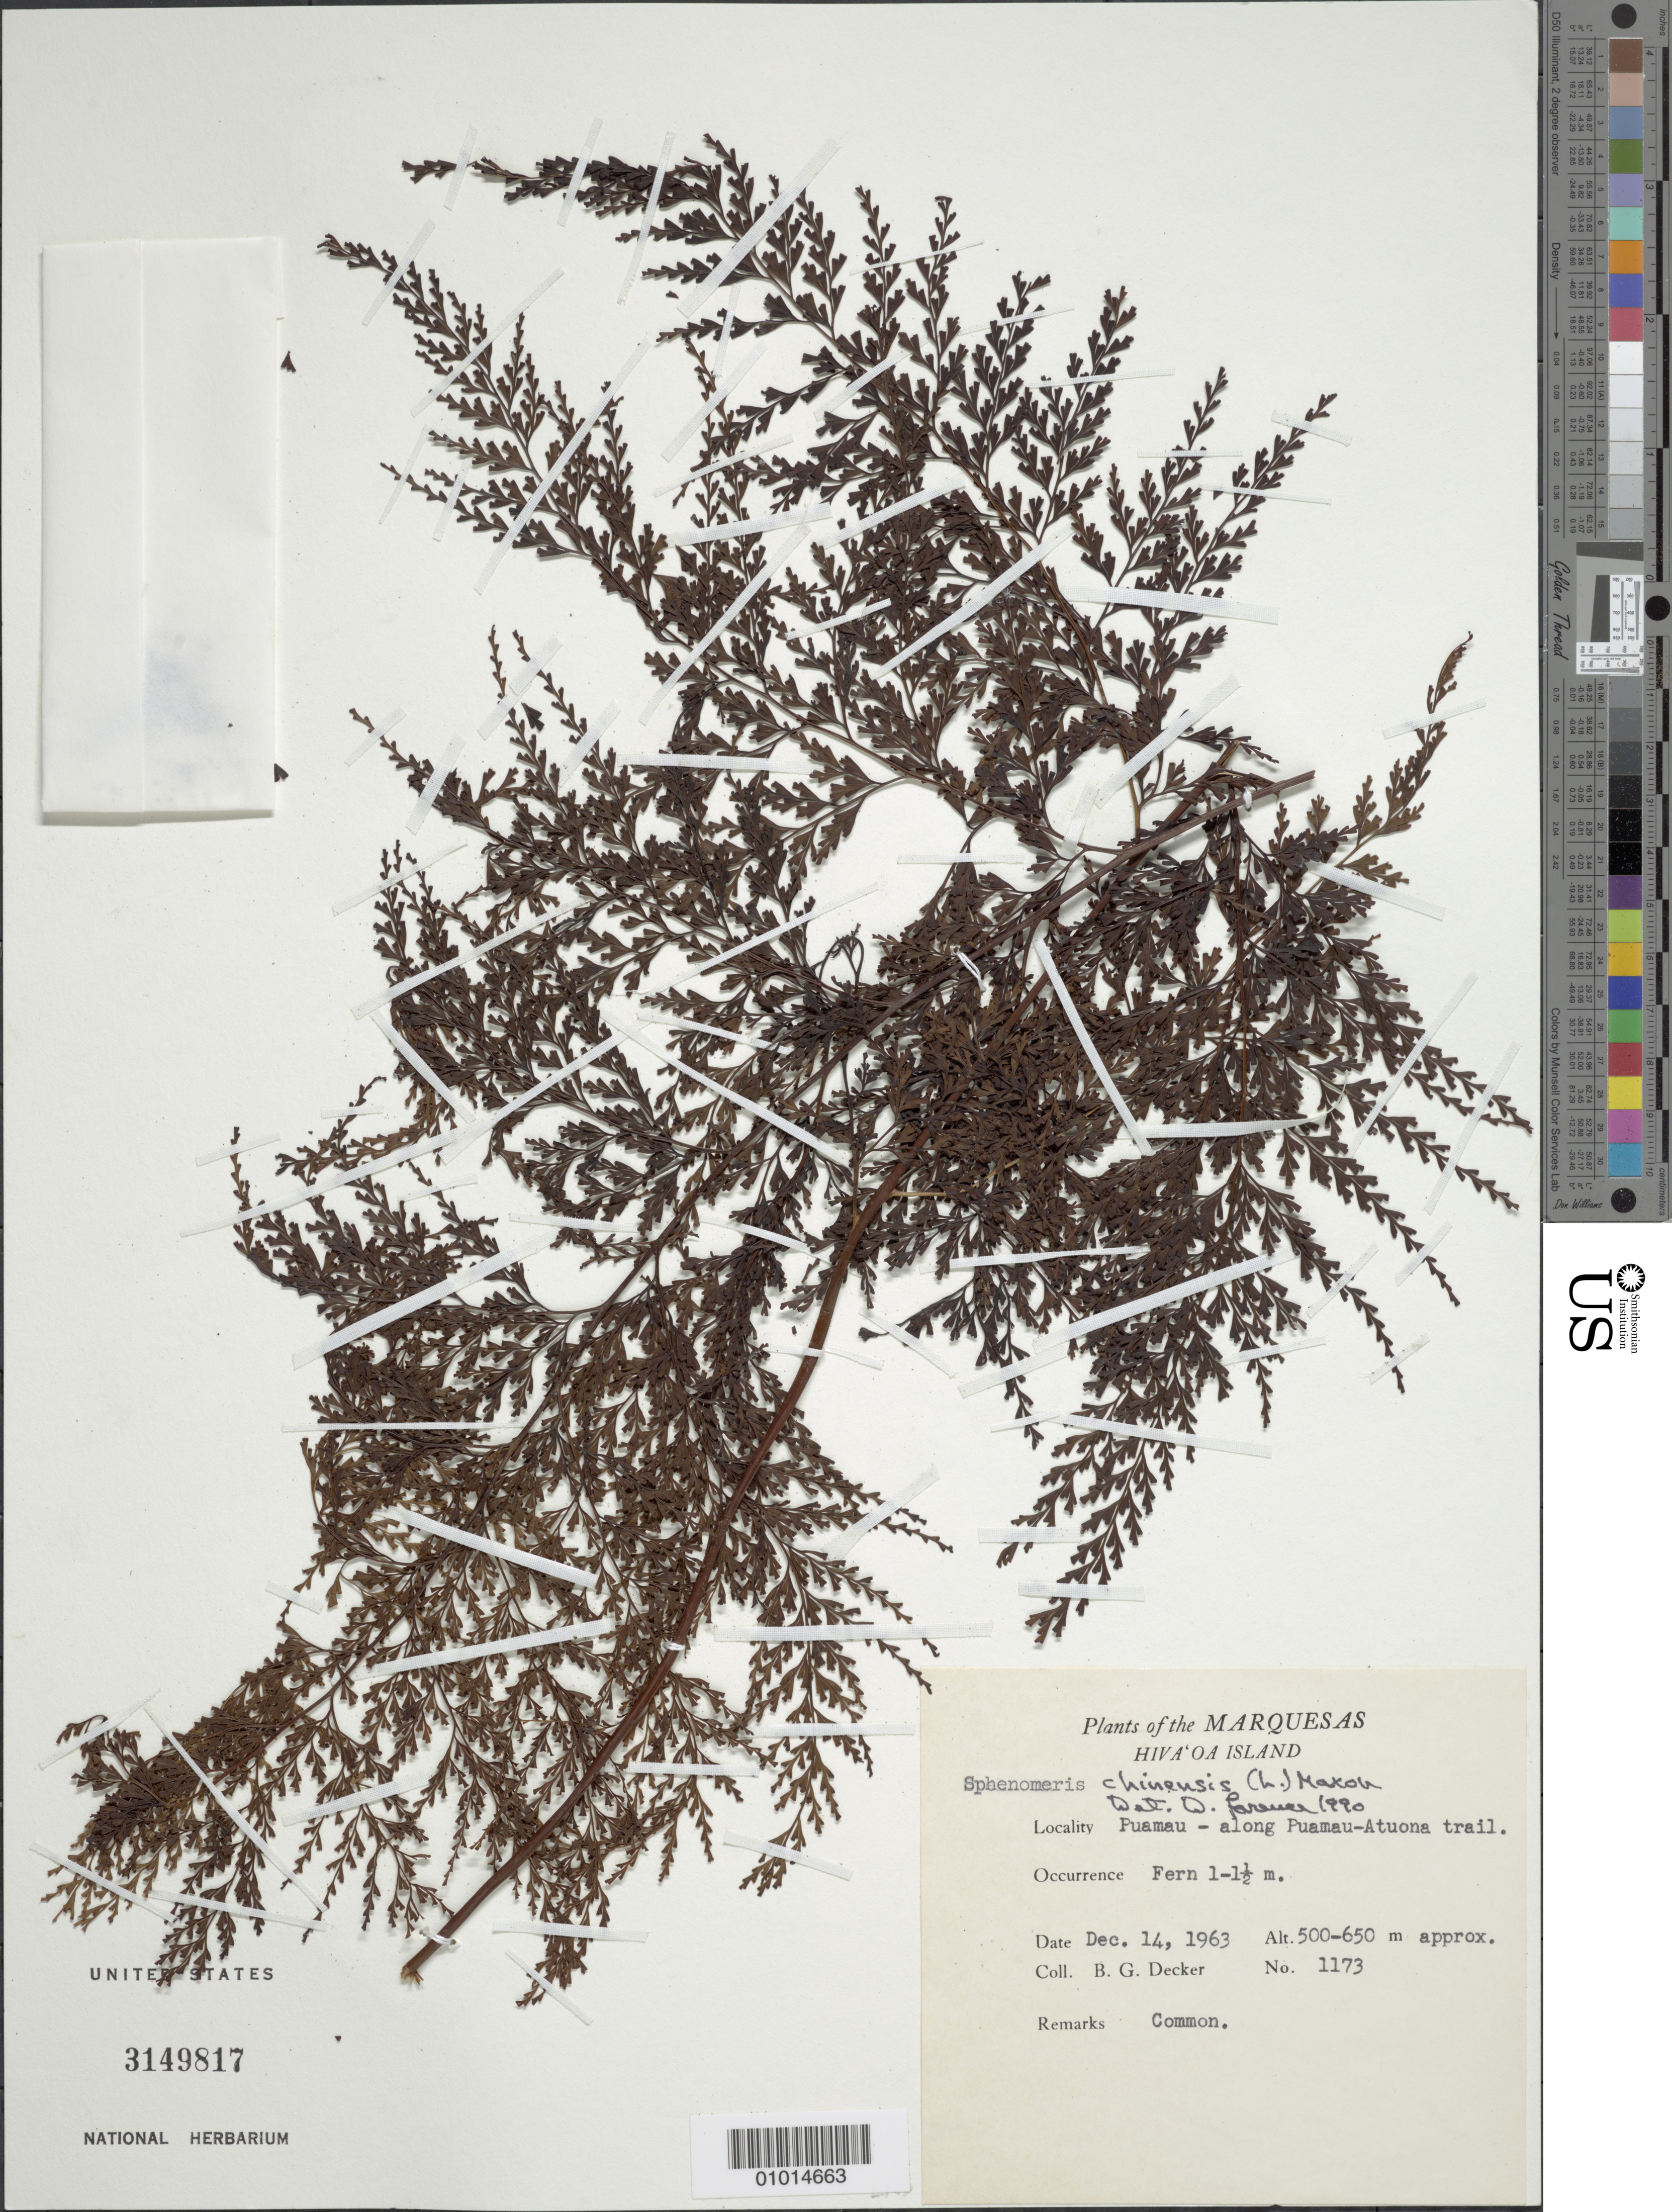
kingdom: Plantae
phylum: Tracheophyta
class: Polypodiopsida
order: Polypodiales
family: Lindsaeaceae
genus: Sphenomeris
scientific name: Sphenomeris chinensis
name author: (L.) Maxon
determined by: Wood, Kenneth R.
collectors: B. G. Decker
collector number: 1173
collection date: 1963-12-14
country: French Polynesia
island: Hiva Oa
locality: Puamau, along Puamau-Atuona Trail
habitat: Common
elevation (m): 500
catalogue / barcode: US 3149817